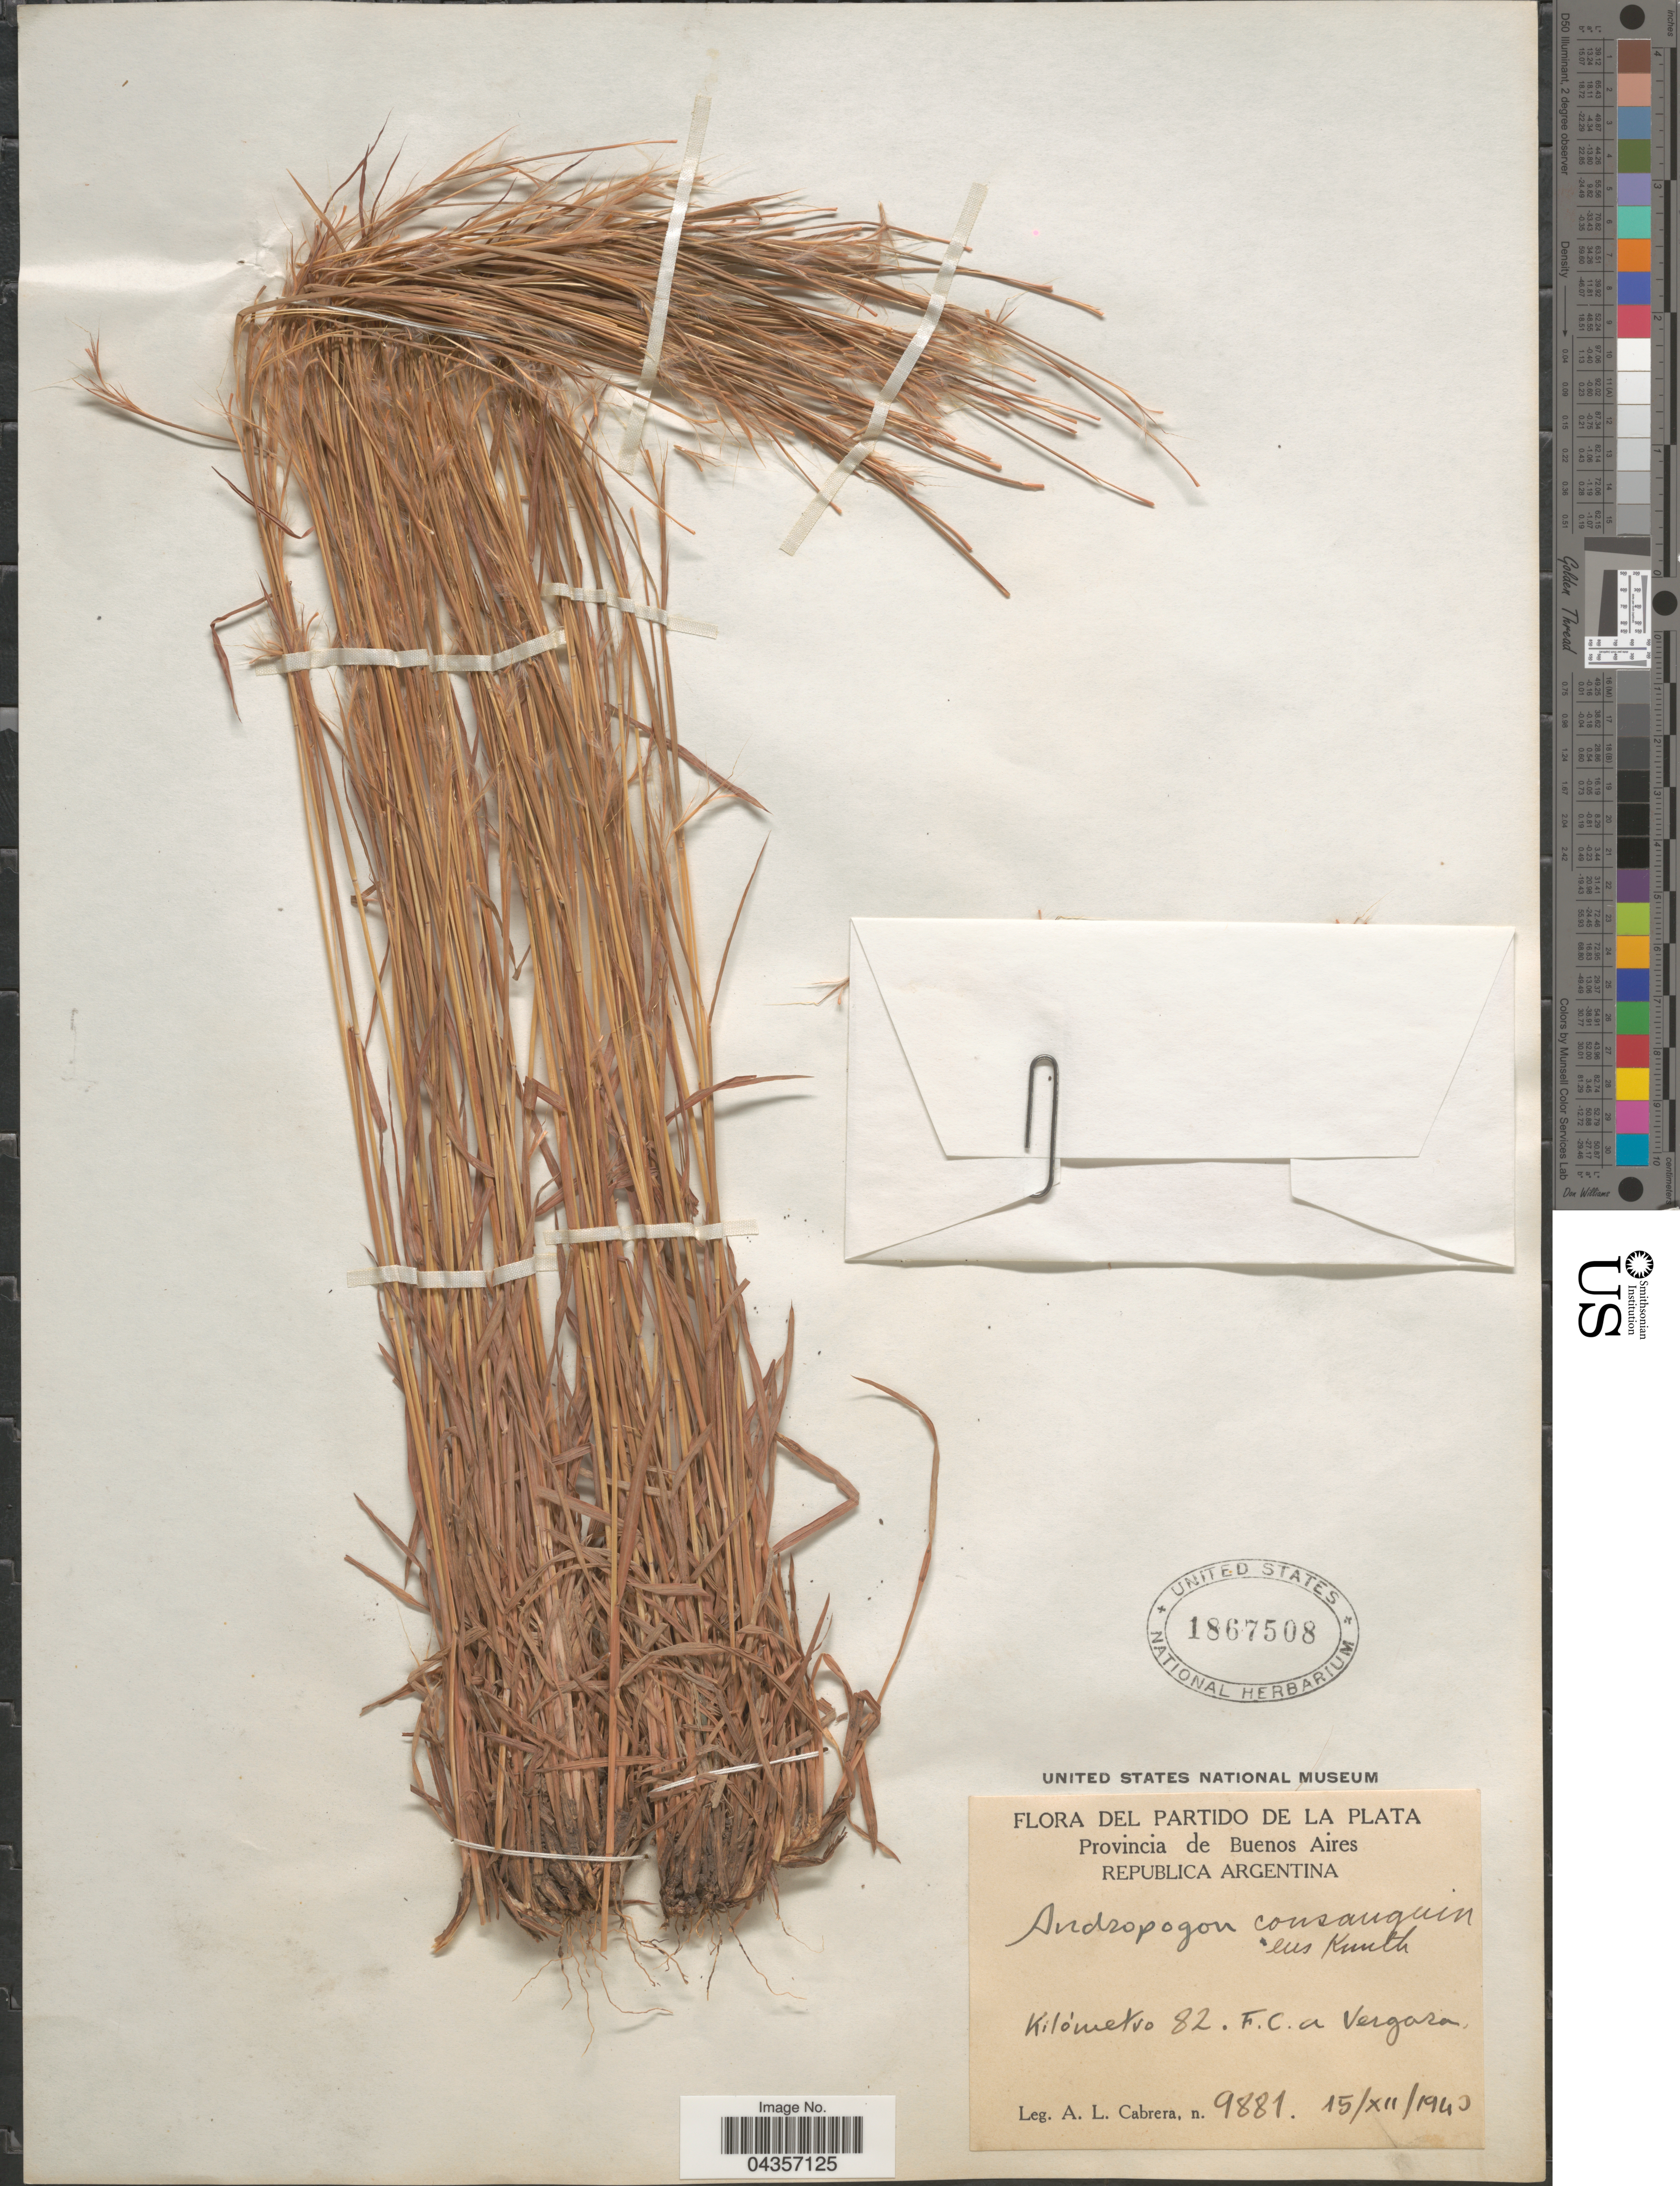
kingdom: Plantae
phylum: Tracheophyta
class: Liliopsida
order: Poales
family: Poaceae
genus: Schizachyrium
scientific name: Schizachyrium spicatum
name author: (Spreng.) Wipff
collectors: A. L. Cabrera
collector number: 9881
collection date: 1943-12-15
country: Argentina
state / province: Buenos Aires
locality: Partido de La Plata. Kilómetro 82. F. C. a Vergara.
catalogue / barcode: US 1867508